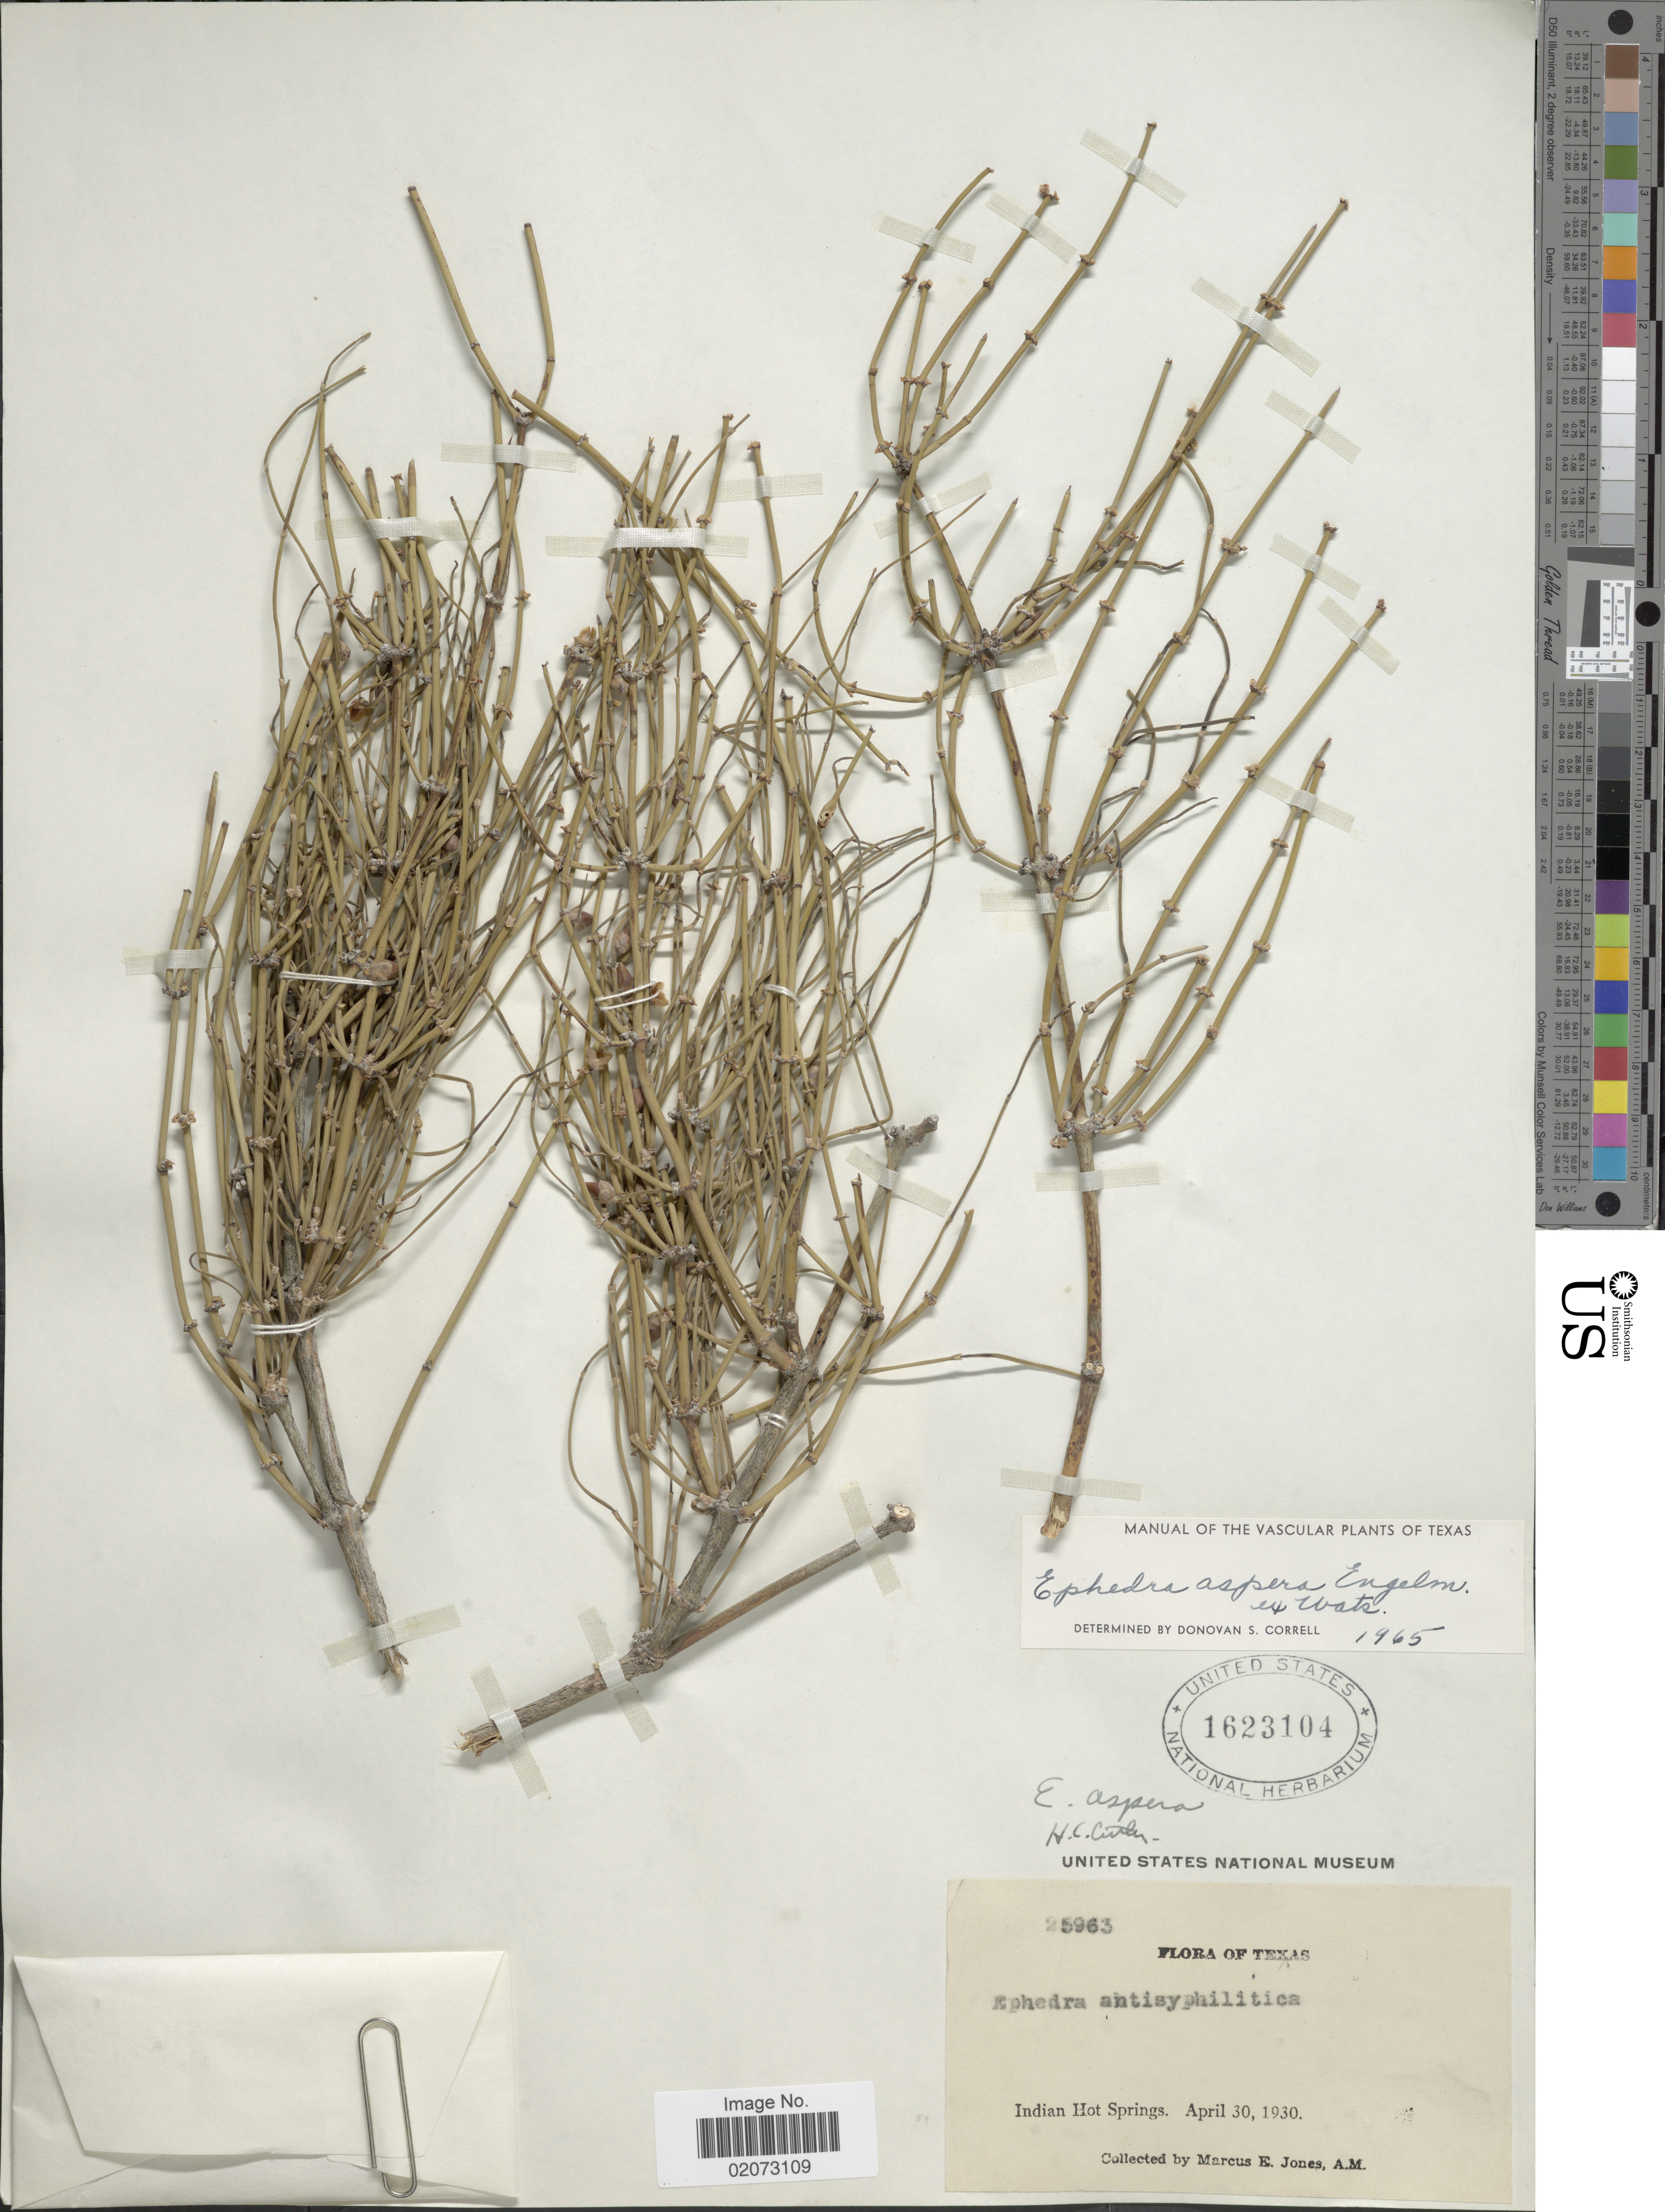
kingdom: Plantae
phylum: Tracheophyta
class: Gnetopsida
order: Ephedrales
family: Ephedraceae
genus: Ephedra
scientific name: Ephedra aspera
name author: Engelm. ex S. Watson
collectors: M. E. Jones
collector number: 25963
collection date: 1930-04-30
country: United States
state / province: Texas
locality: Indian Hot Springs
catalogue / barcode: US 1623104